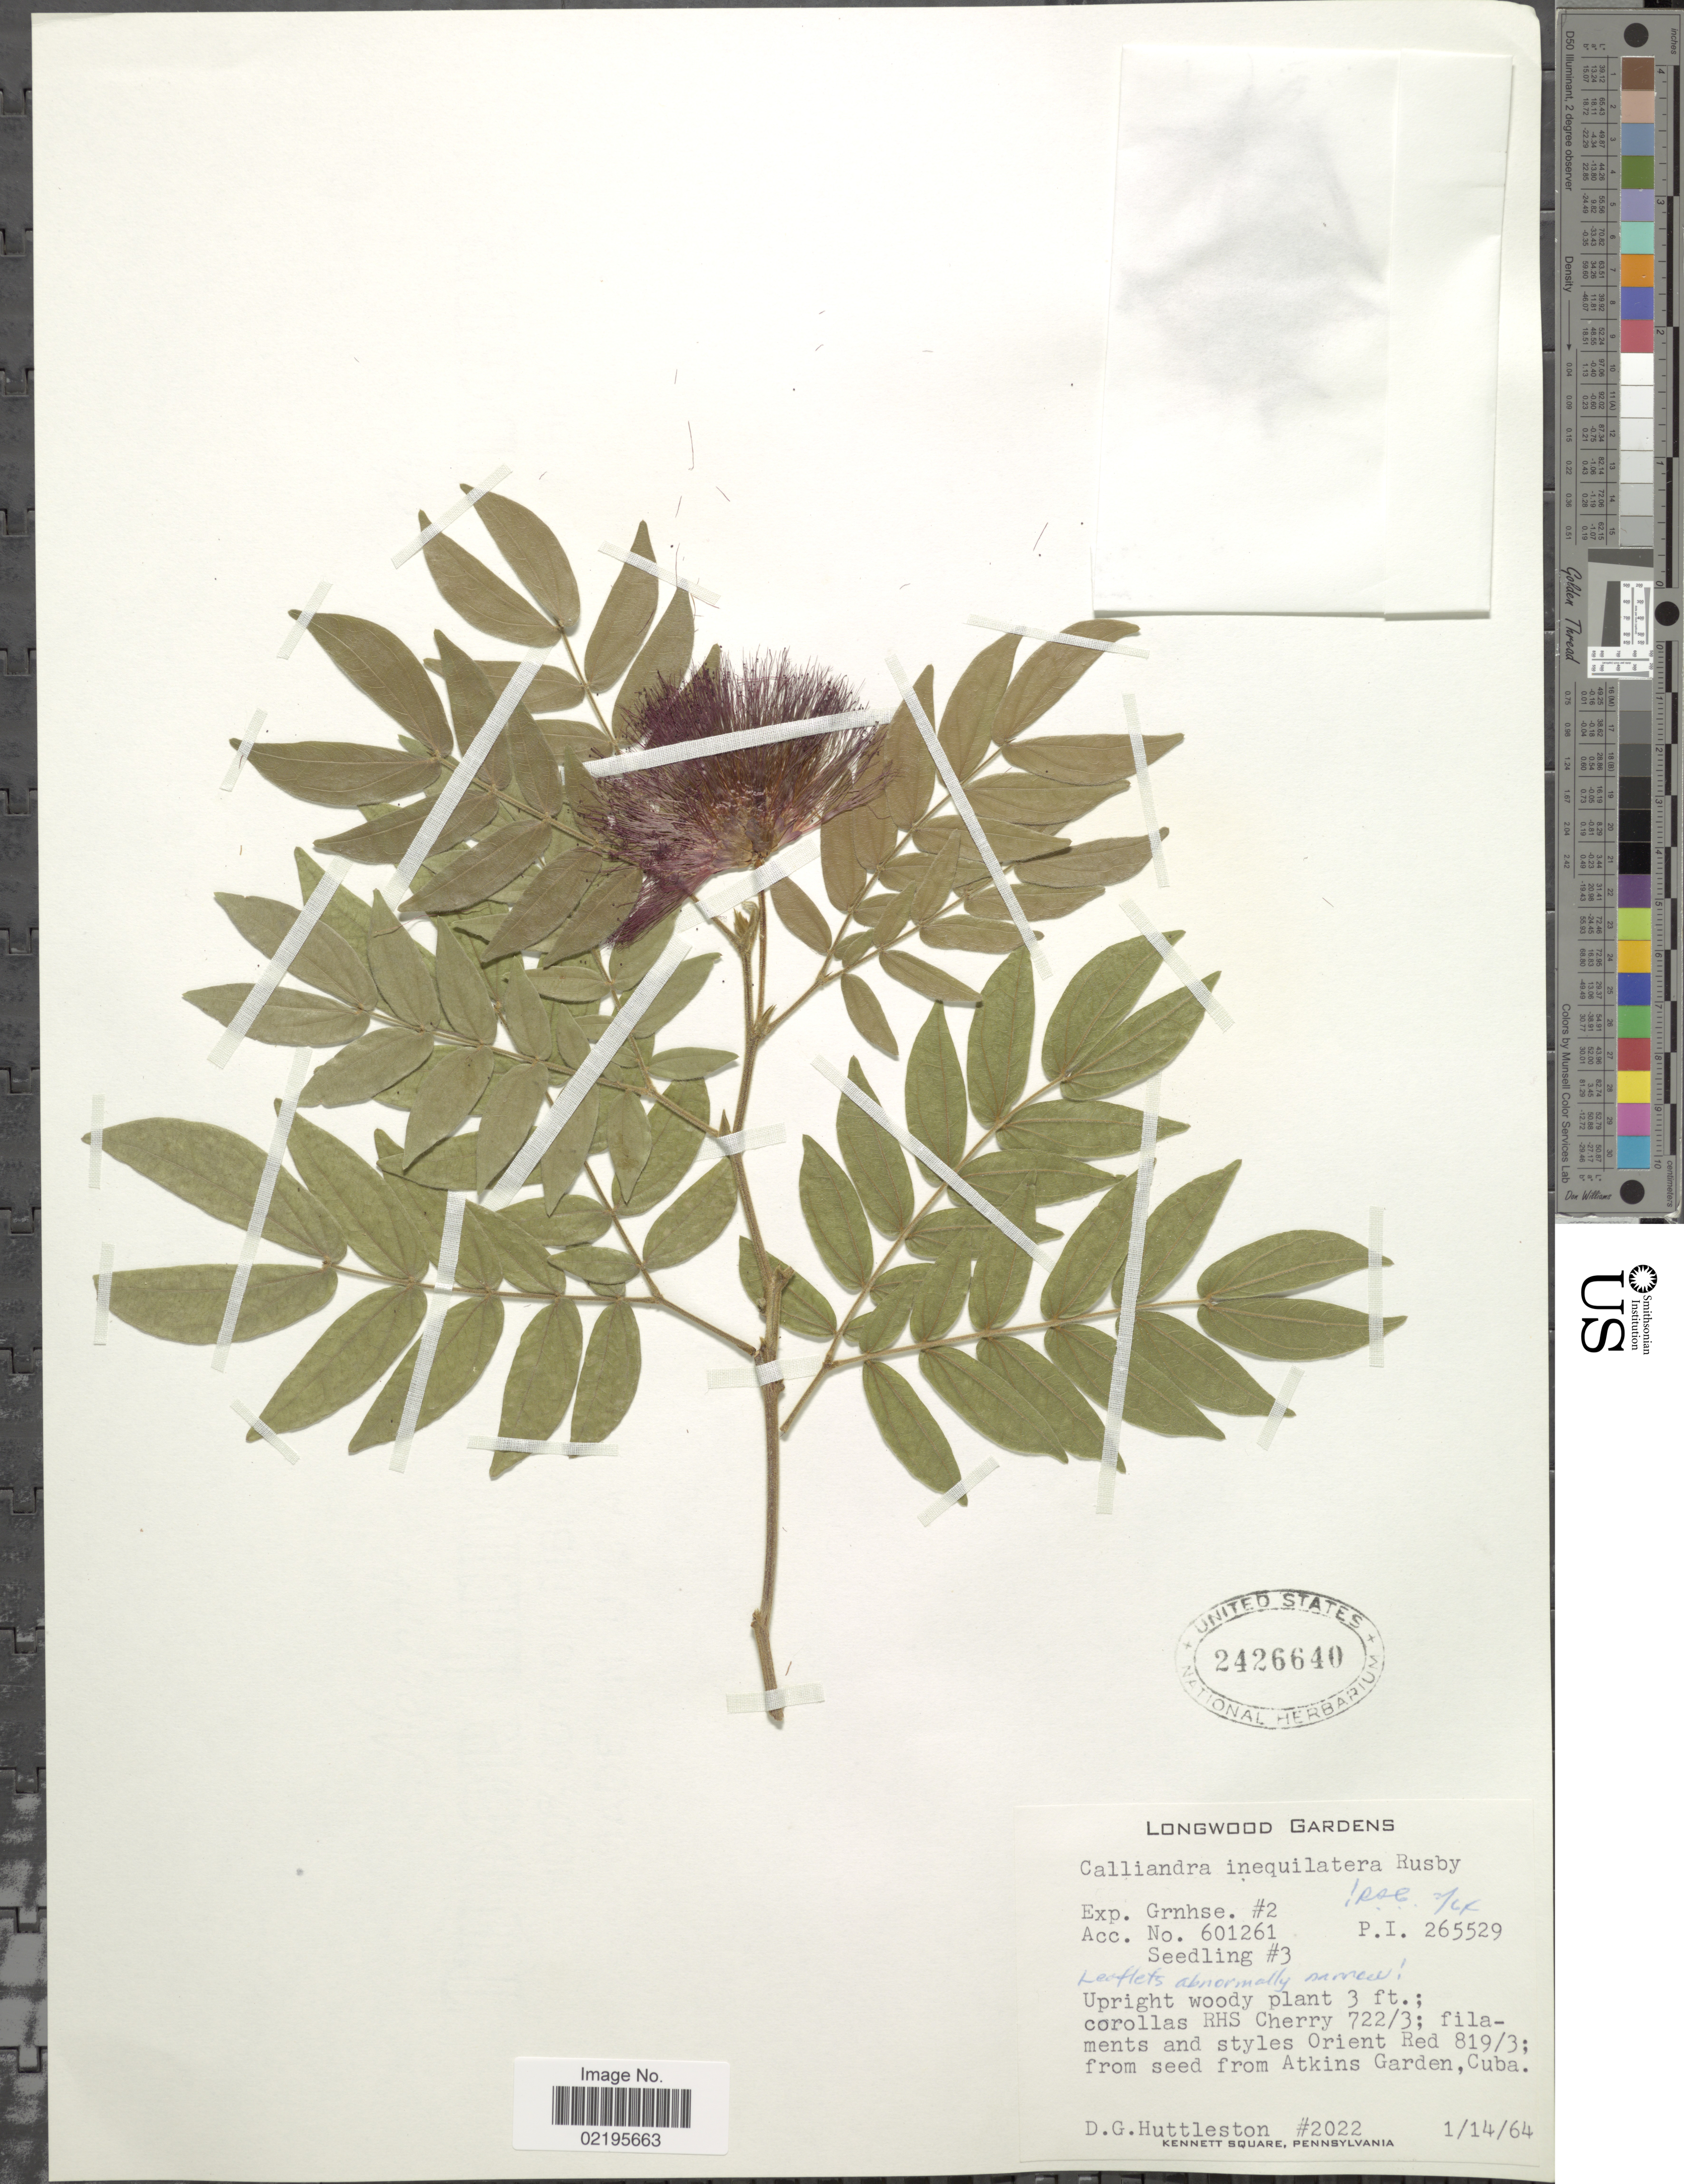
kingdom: Plantae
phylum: Tracheophyta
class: Magnoliopsida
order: Fabales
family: Fabaceae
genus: Calliandra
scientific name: Calliandra inaequilatera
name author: Rusby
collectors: D. G. Huttleston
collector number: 2022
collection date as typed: Transcribed d/m/y: 14/1/64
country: United States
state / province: Pennsylvania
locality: Longwood Gardens, Exp. Grnhse. #2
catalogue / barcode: US 2426640